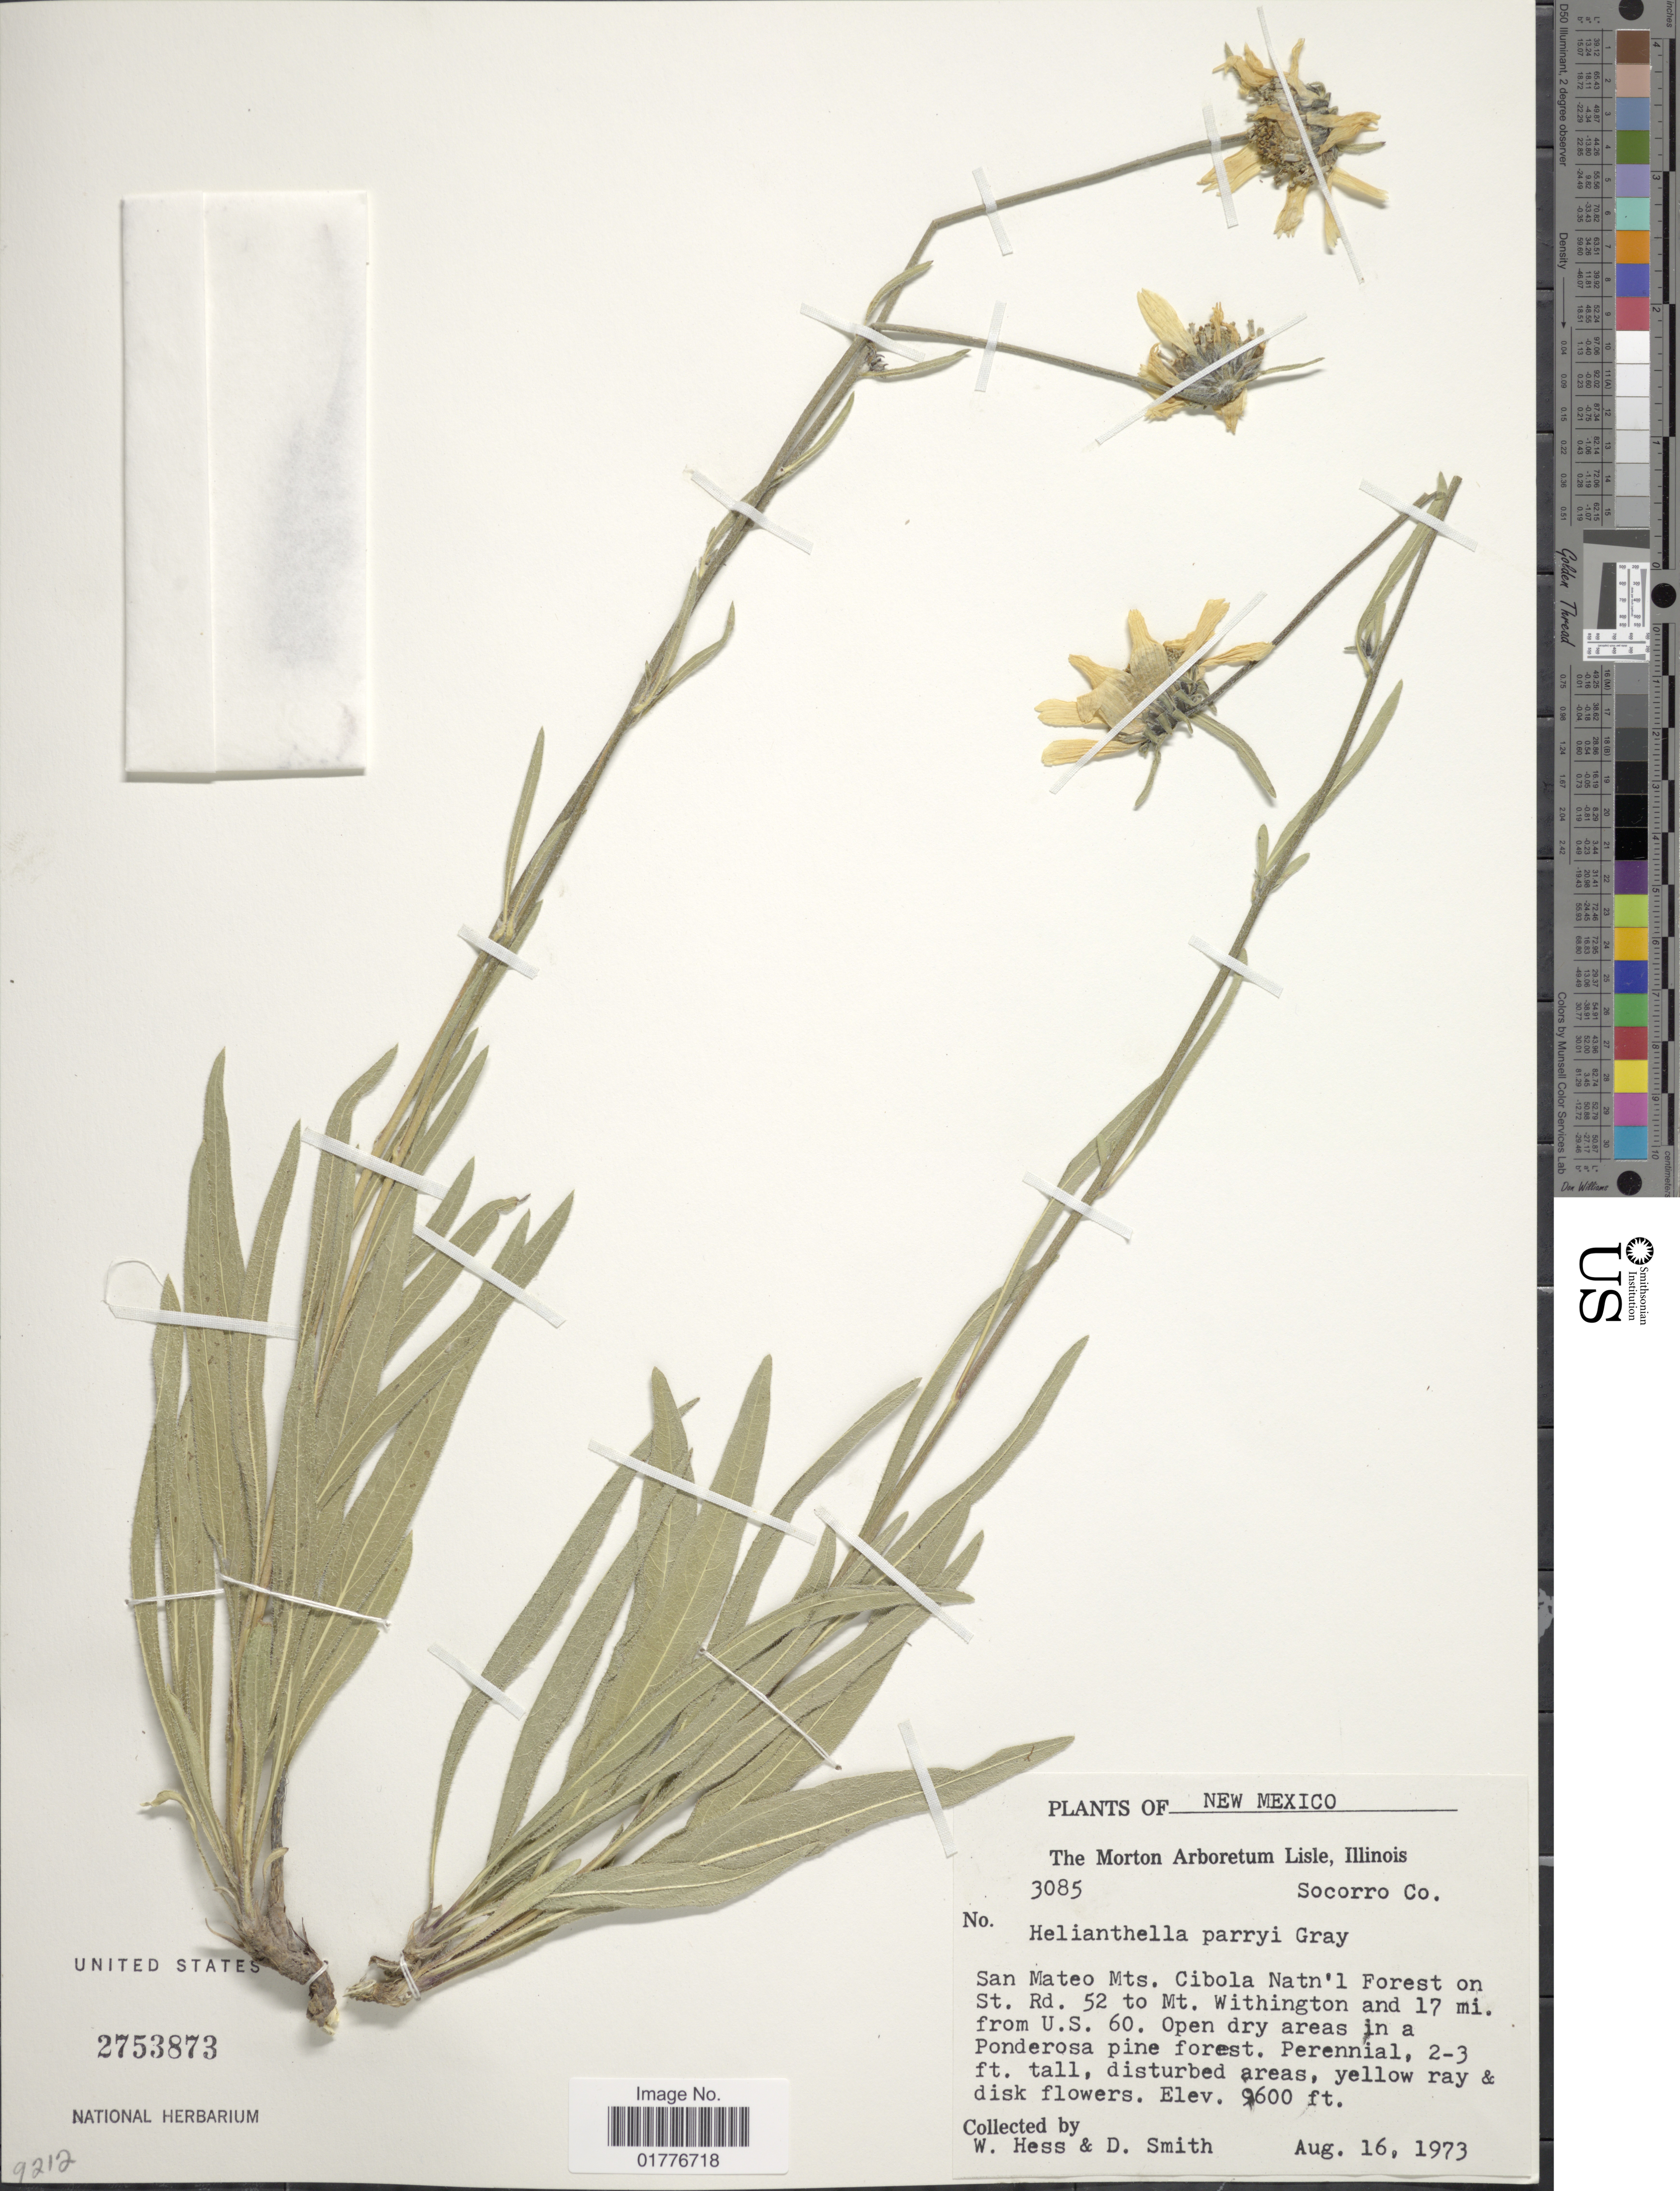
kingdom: Plantae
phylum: Tracheophyta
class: Magnoliopsida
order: Asterales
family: Asteraceae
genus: Helianthella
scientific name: Helianthella parryi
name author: A. Gray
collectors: W. Hess & D. Smith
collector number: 3085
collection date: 1973-08-16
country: United States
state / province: New Mexico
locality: New Mexico, Socorro Co., San Mateo Mts., Ciboola Natn'l Forest on St. Rd. 52 to Mt. Withington and 17 mi. from U.S. 60., open dry areas in a Ponderosa pine forest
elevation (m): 2926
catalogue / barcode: US 2753873